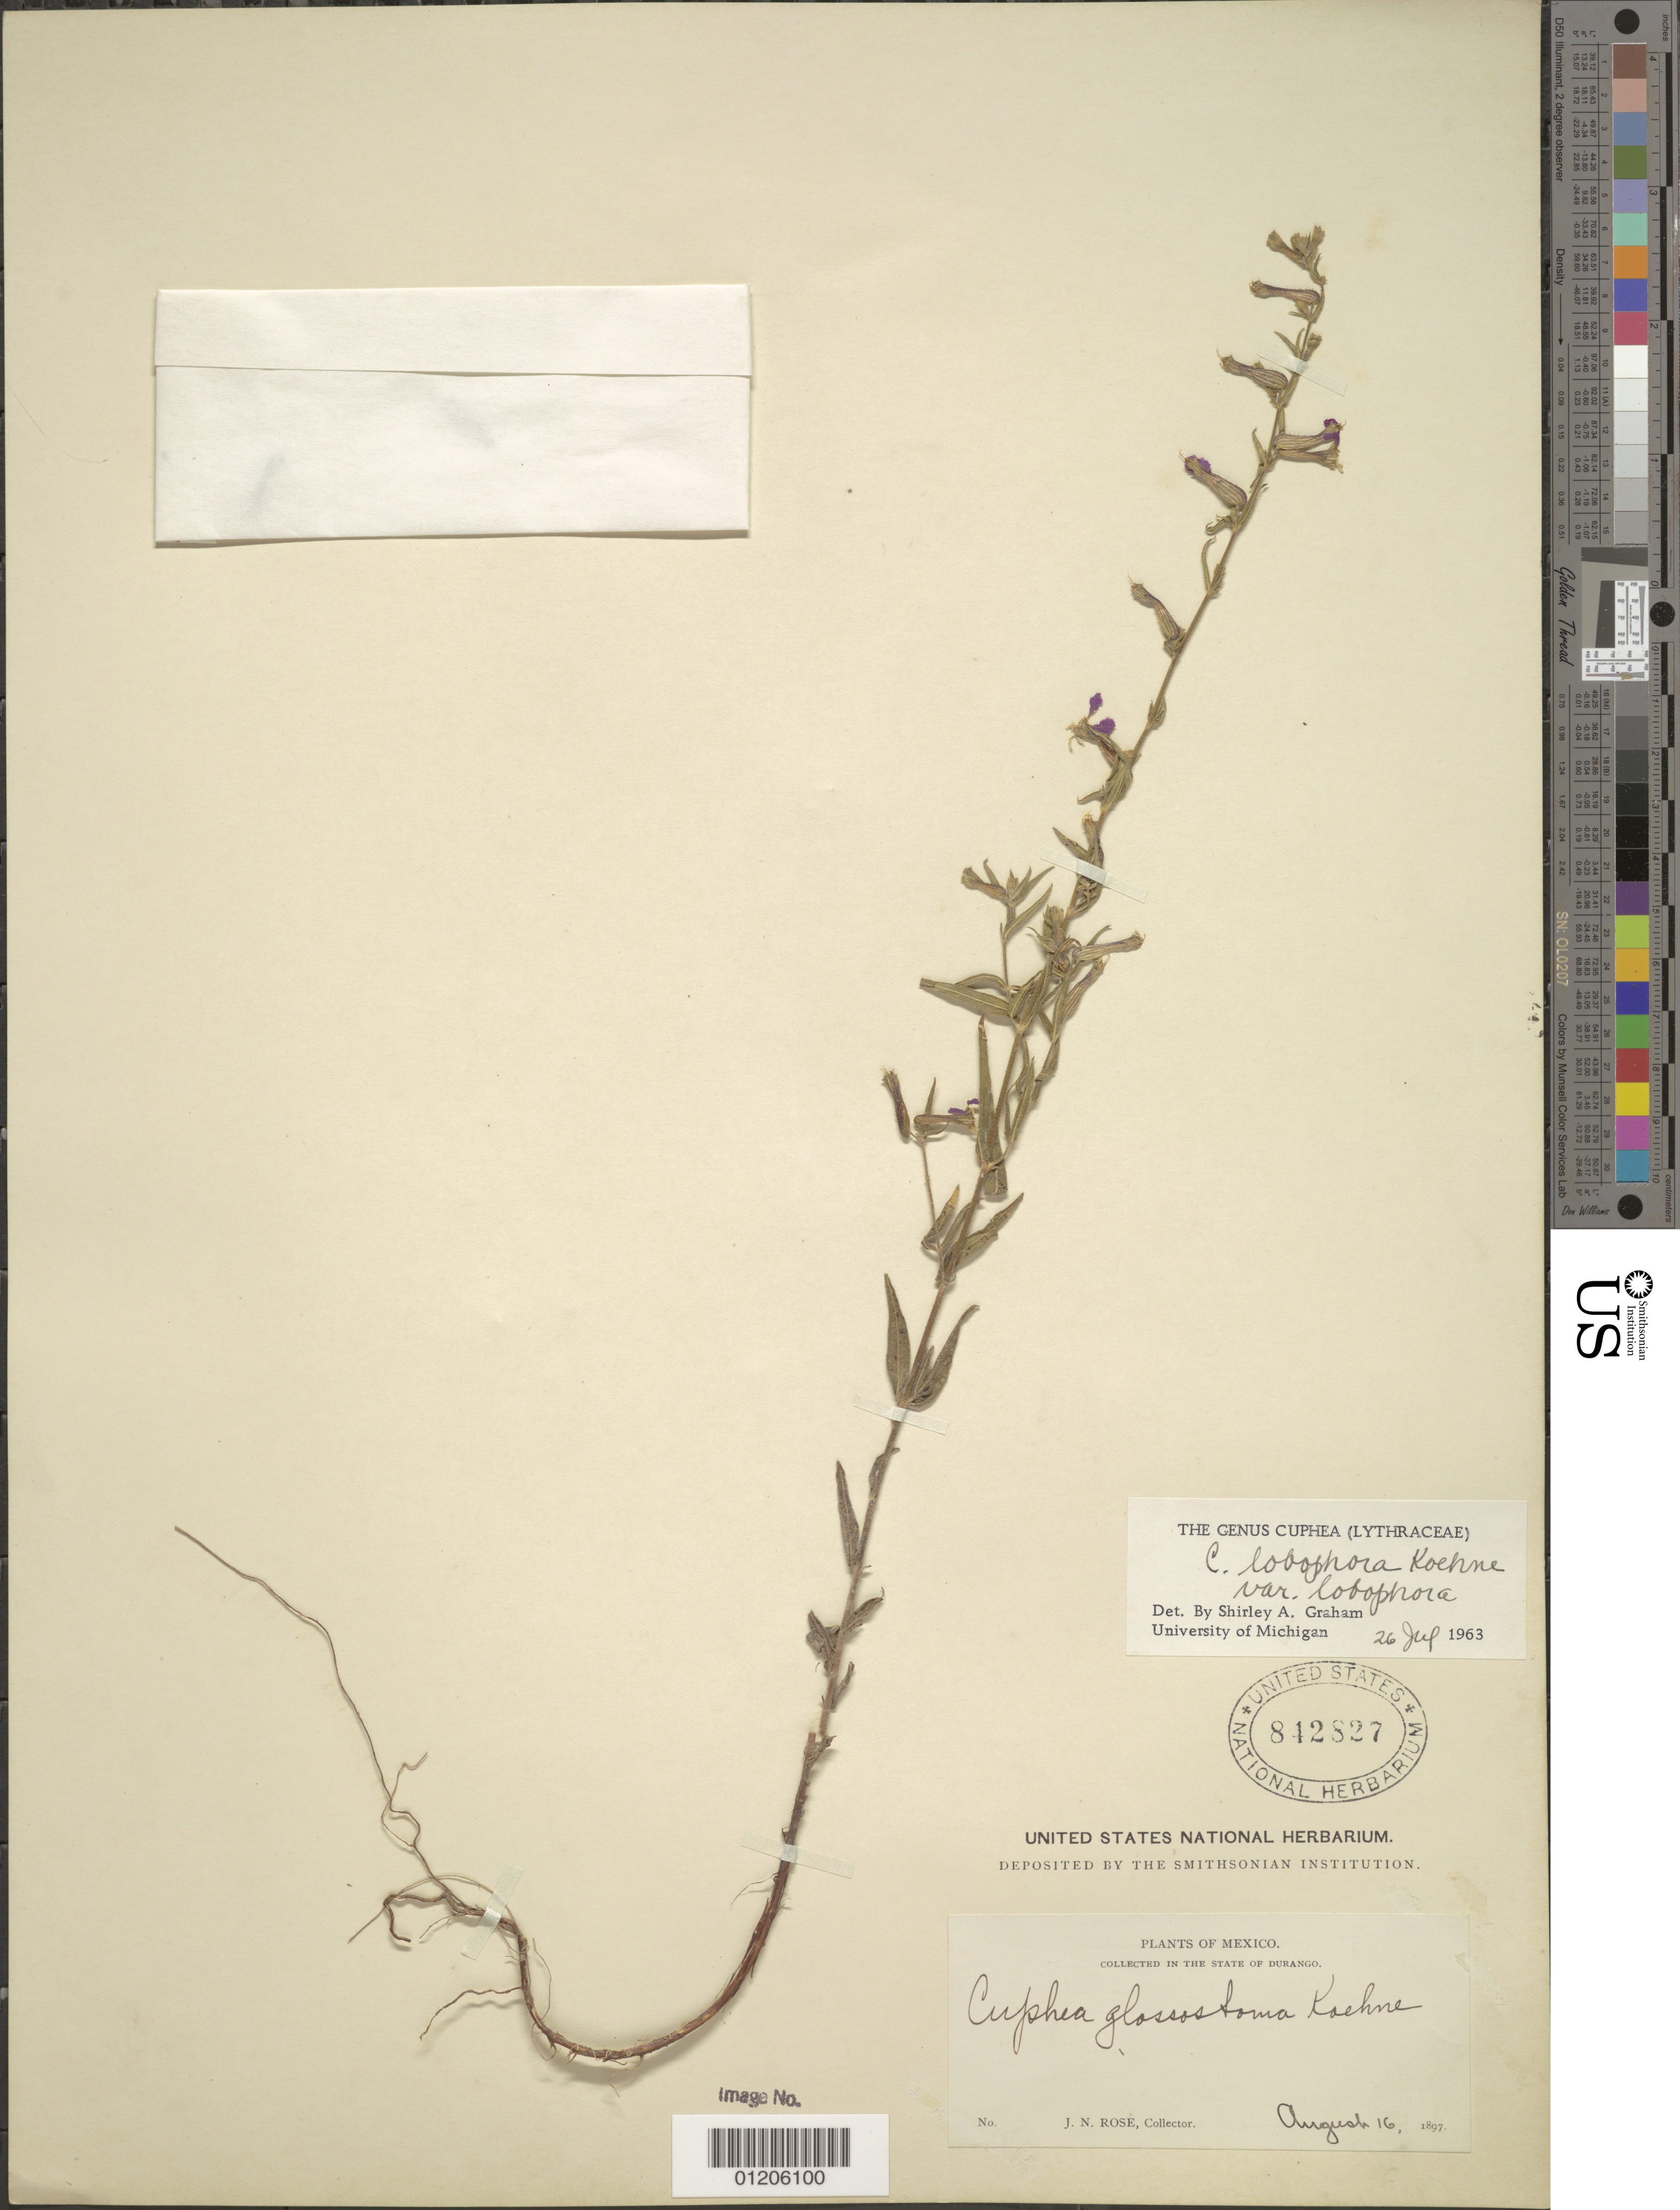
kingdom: Plantae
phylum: Tracheophyta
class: Magnoliopsida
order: Myrtales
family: Lythraceae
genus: Cuphea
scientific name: Cuphea lobophora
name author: Koehne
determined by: Graham, S.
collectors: J. N. Rose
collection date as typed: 16 Aug 1897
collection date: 1897-08-16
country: Mexico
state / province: Durango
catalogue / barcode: US 842827